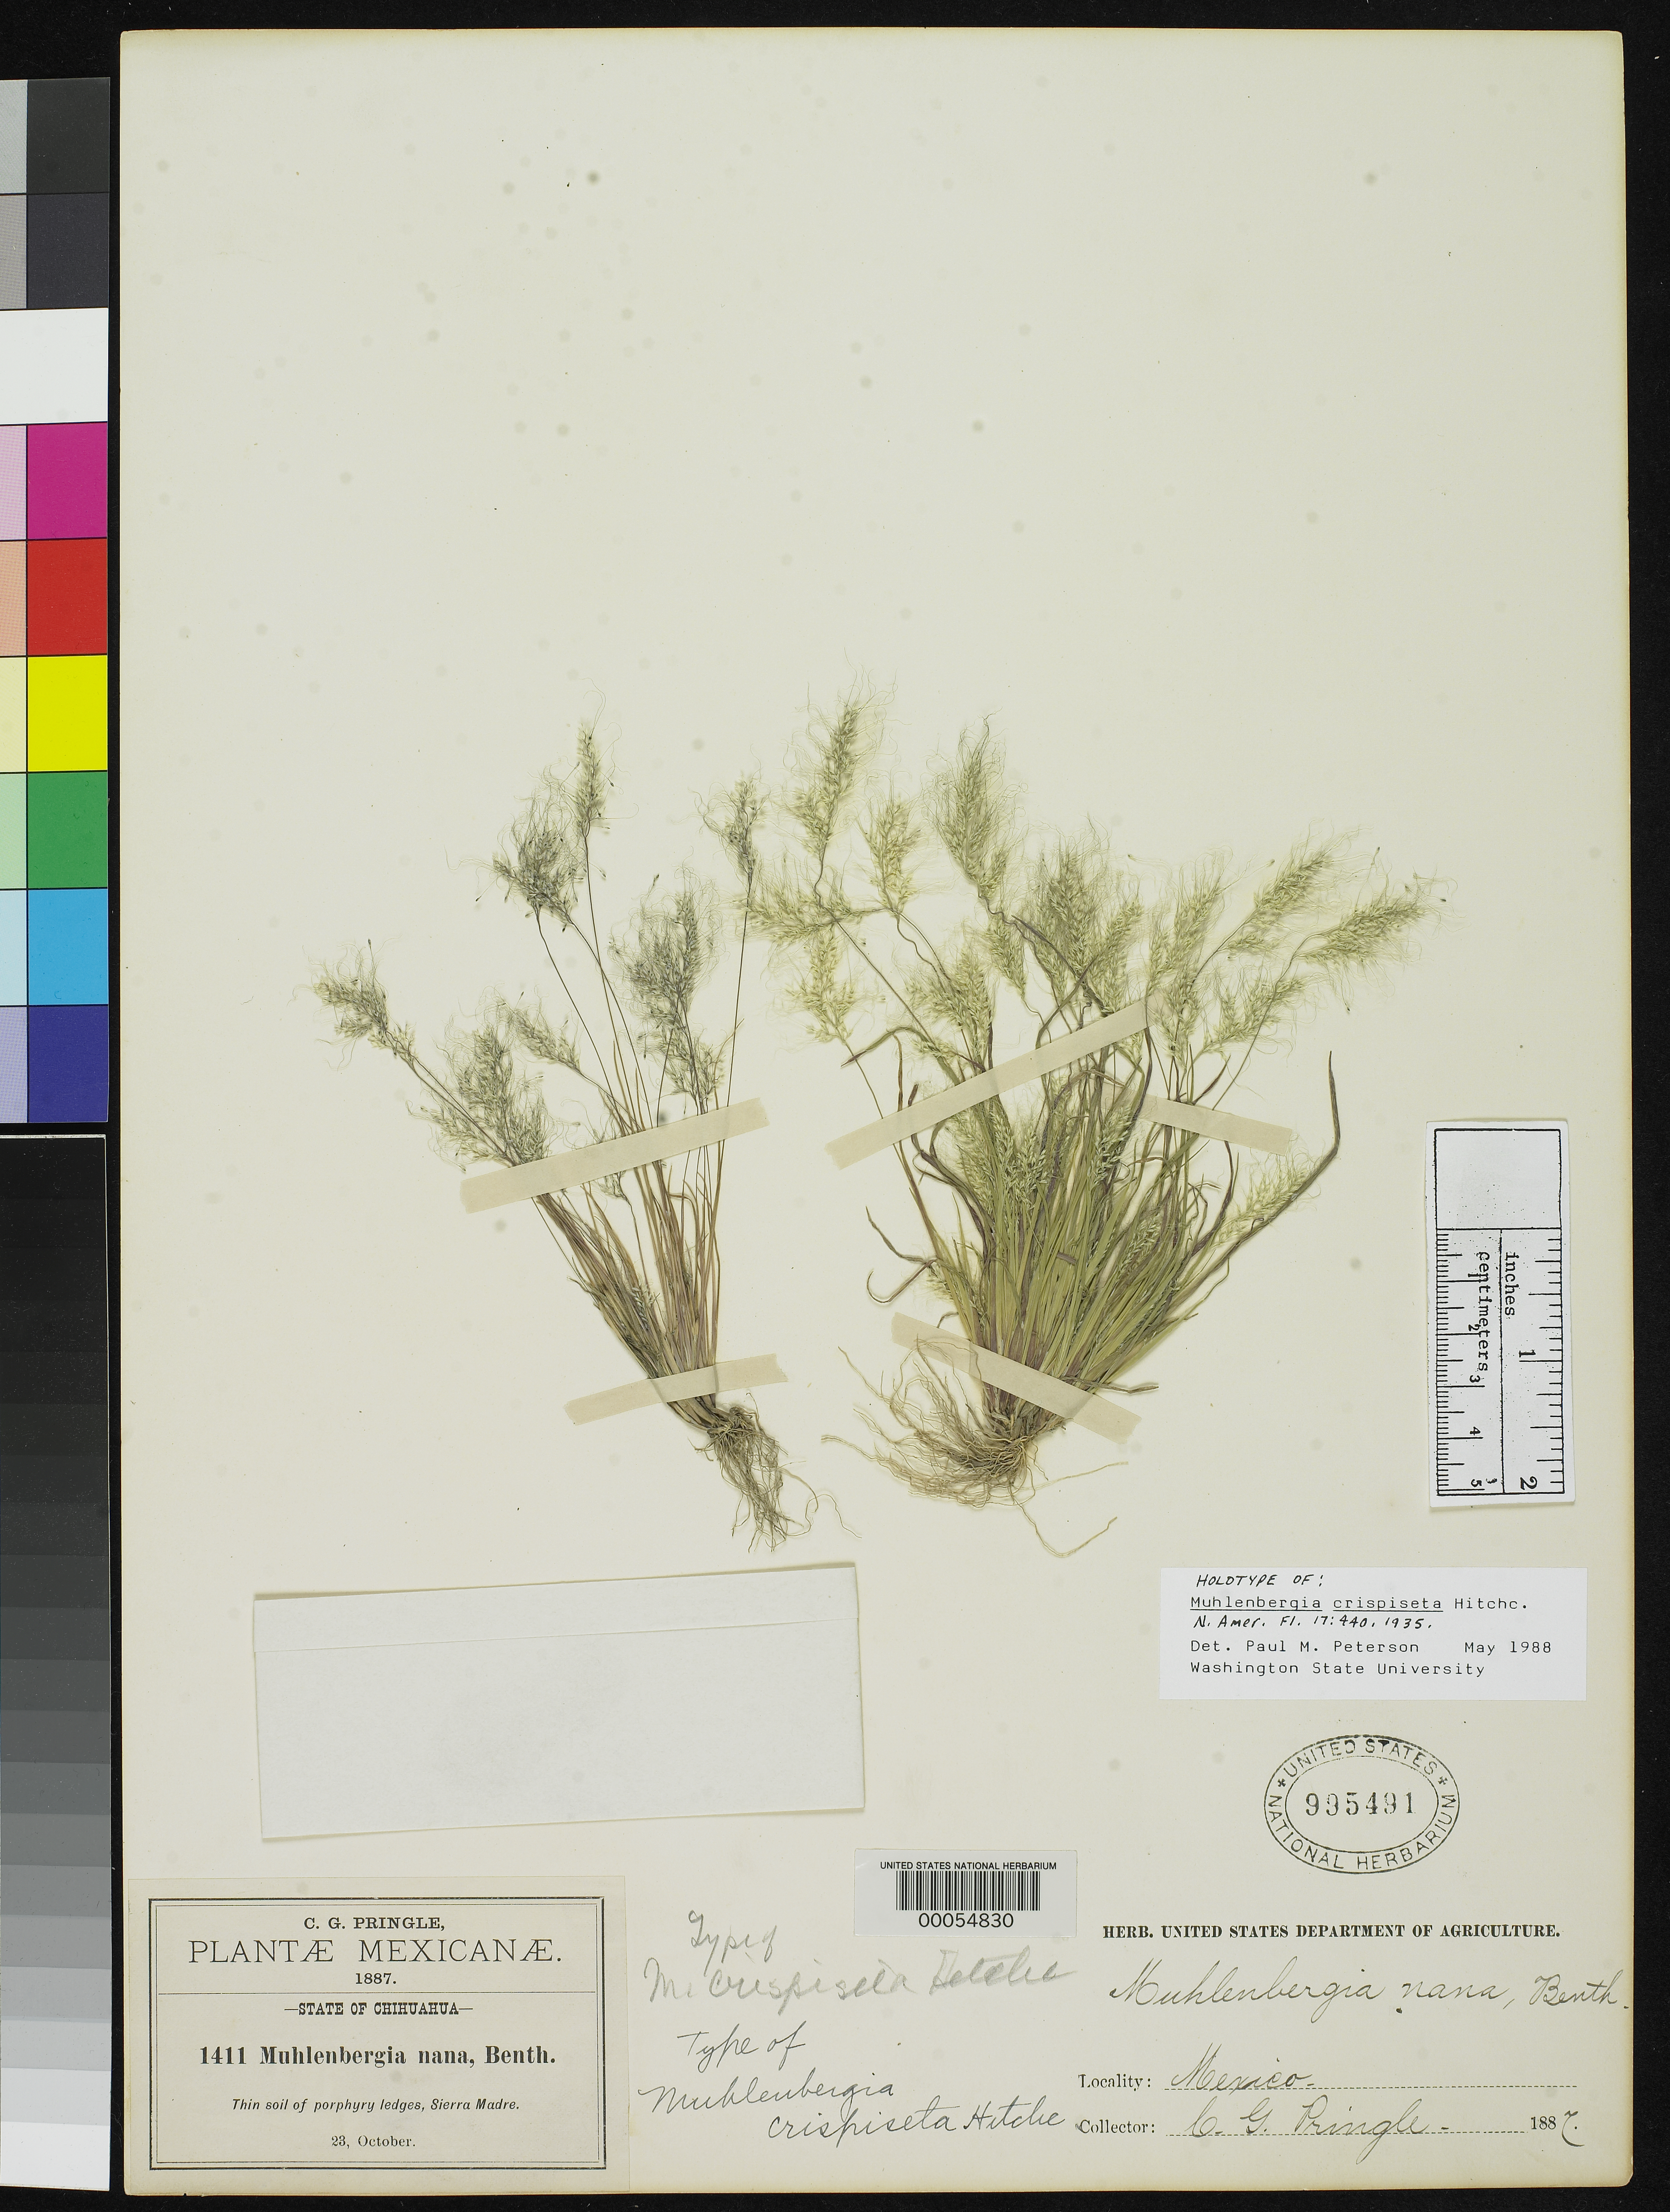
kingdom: Plantae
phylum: Tracheophyta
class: Liliopsida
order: Poales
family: Poaceae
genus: Muhlenbergia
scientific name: Muhlenbergia crispiseta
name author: Hitchc.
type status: Holotype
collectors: C. G. Pringle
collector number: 1411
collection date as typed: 23 Oct 1887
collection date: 1887-10-23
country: Mexico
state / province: Chihuahua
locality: Sierra Madre.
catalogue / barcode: US 995491